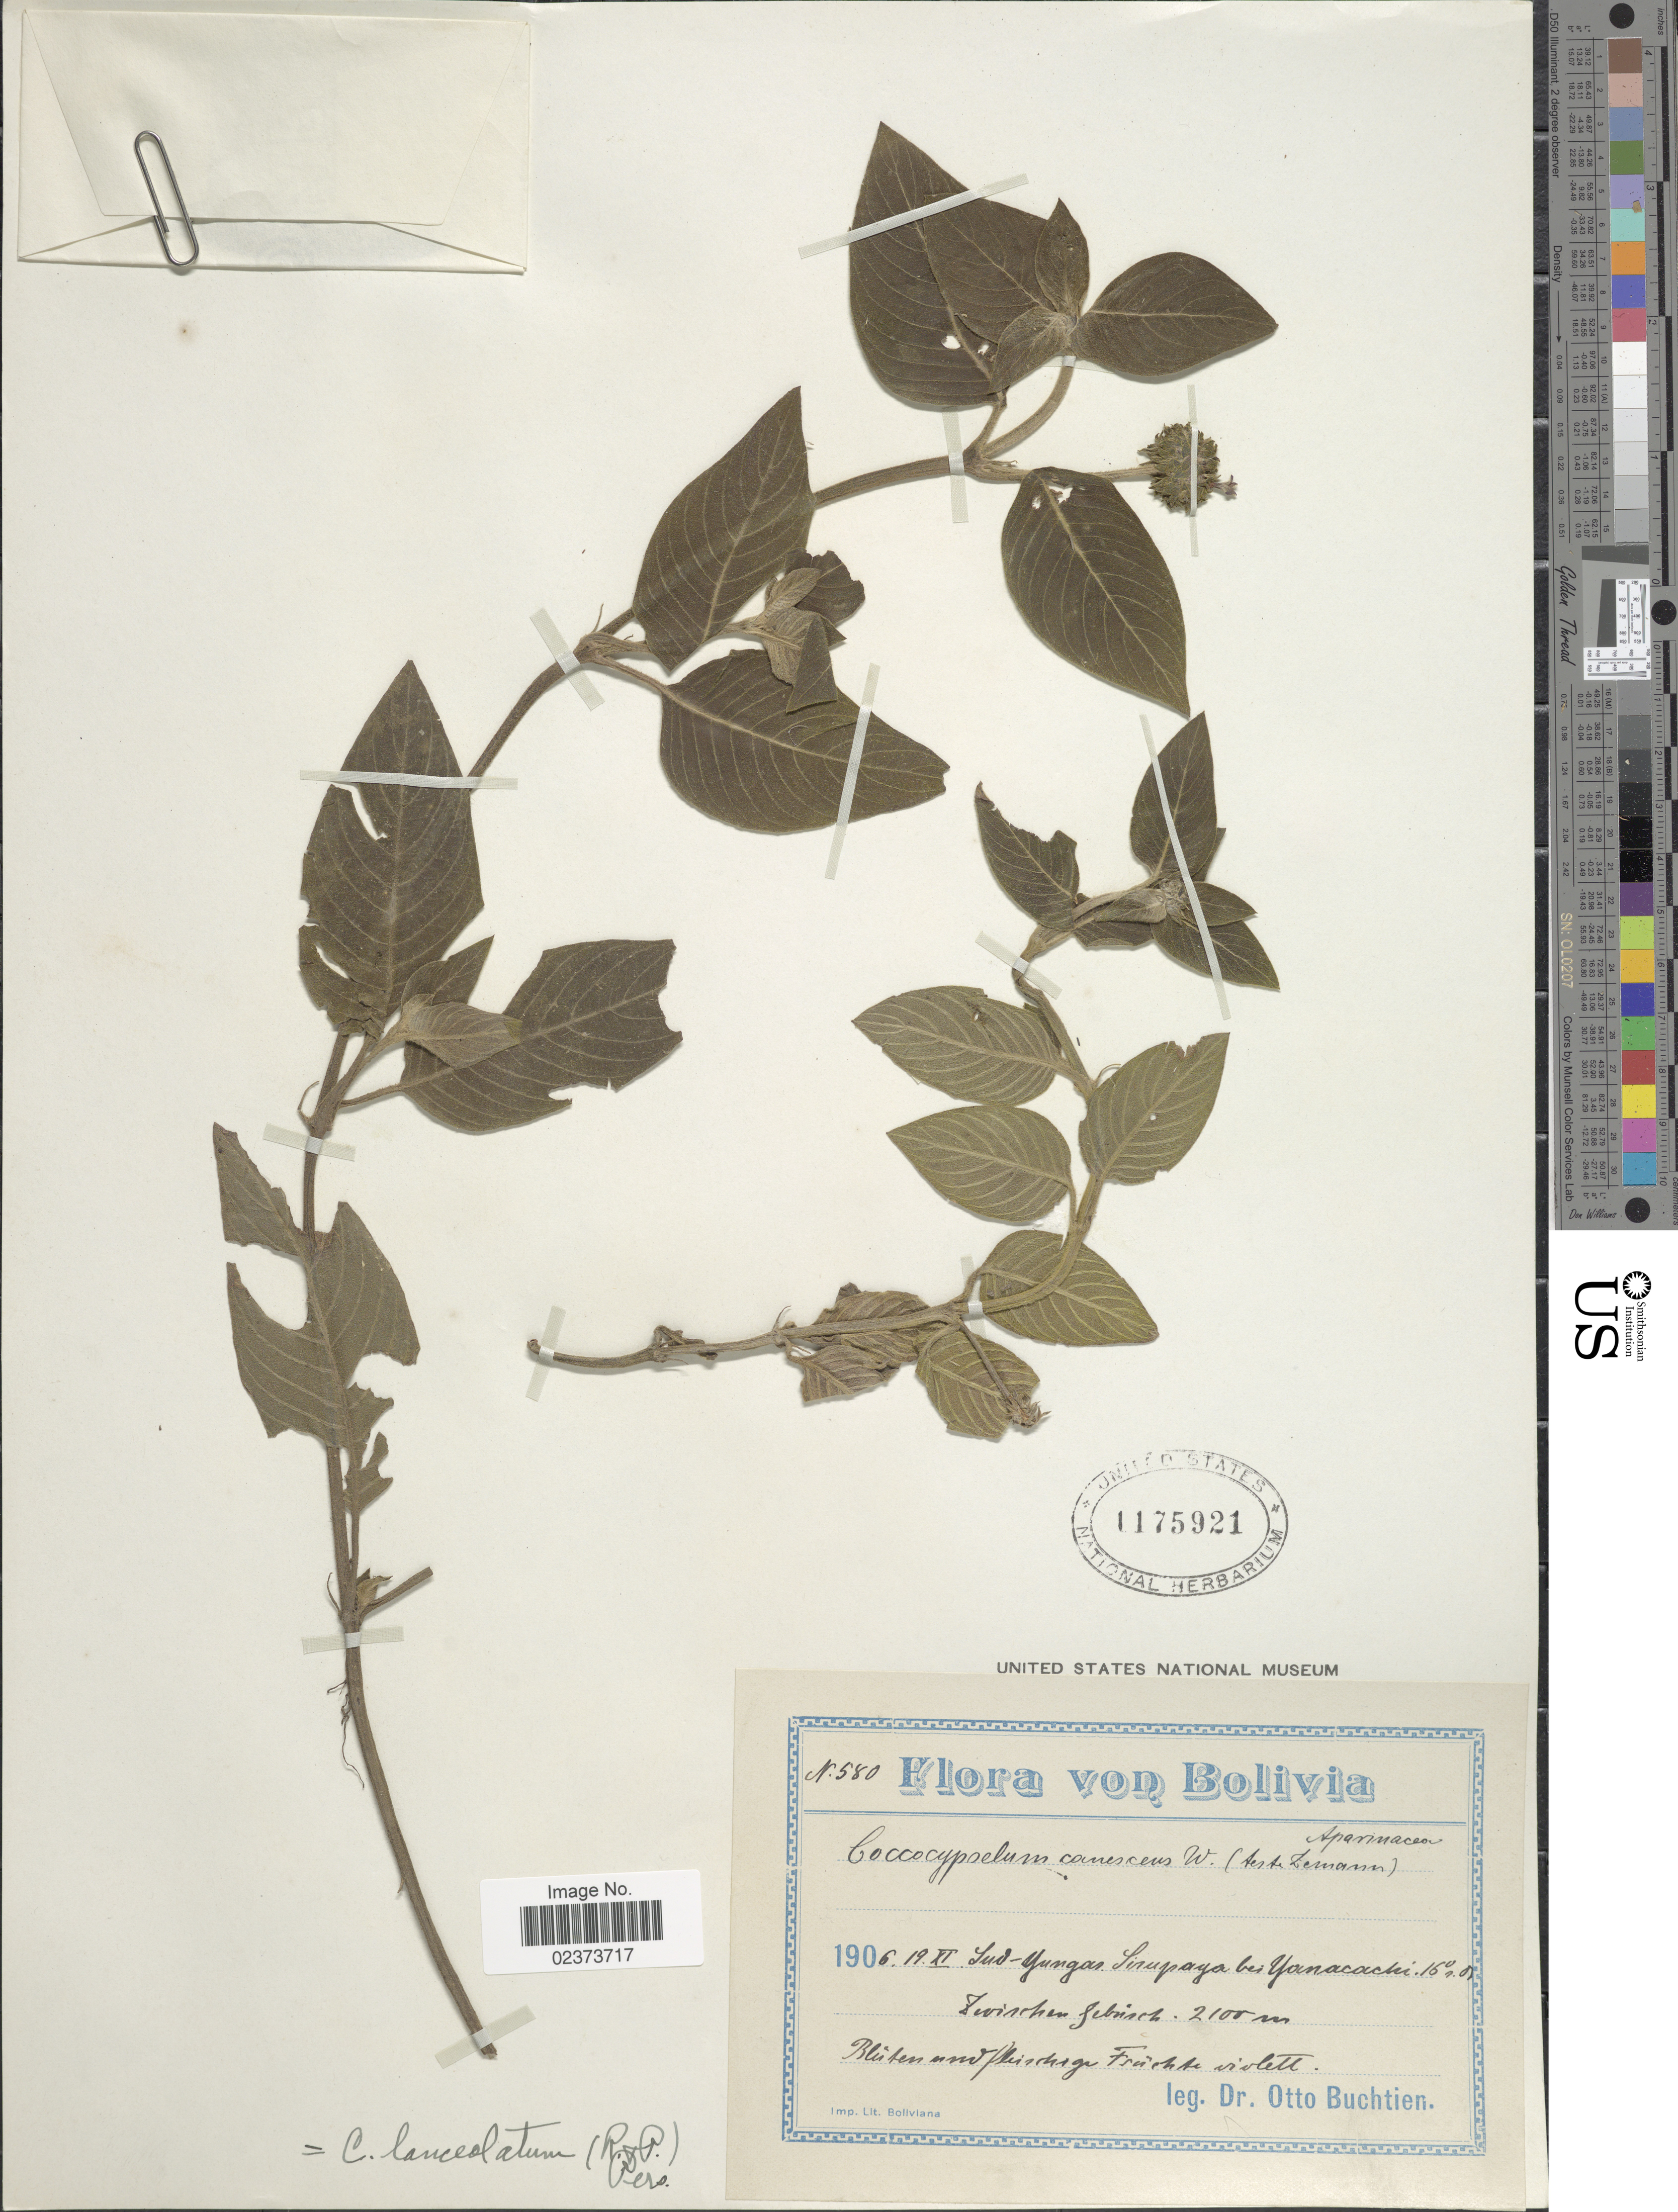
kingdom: Plantae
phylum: Tracheophyta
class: Magnoliopsida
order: Gentianales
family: Rubiaceae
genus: Coccocypselum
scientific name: Coccocypselum lanceolatum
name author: (Ruiz & Pav.) Pers.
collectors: O. Buchtien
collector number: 580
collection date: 1906-11-19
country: Bolivia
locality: Sud-Yungas Sirupaya bei Yanacachi, 16°n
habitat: Zwischen gebüsch.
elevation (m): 2100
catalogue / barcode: US 1175921